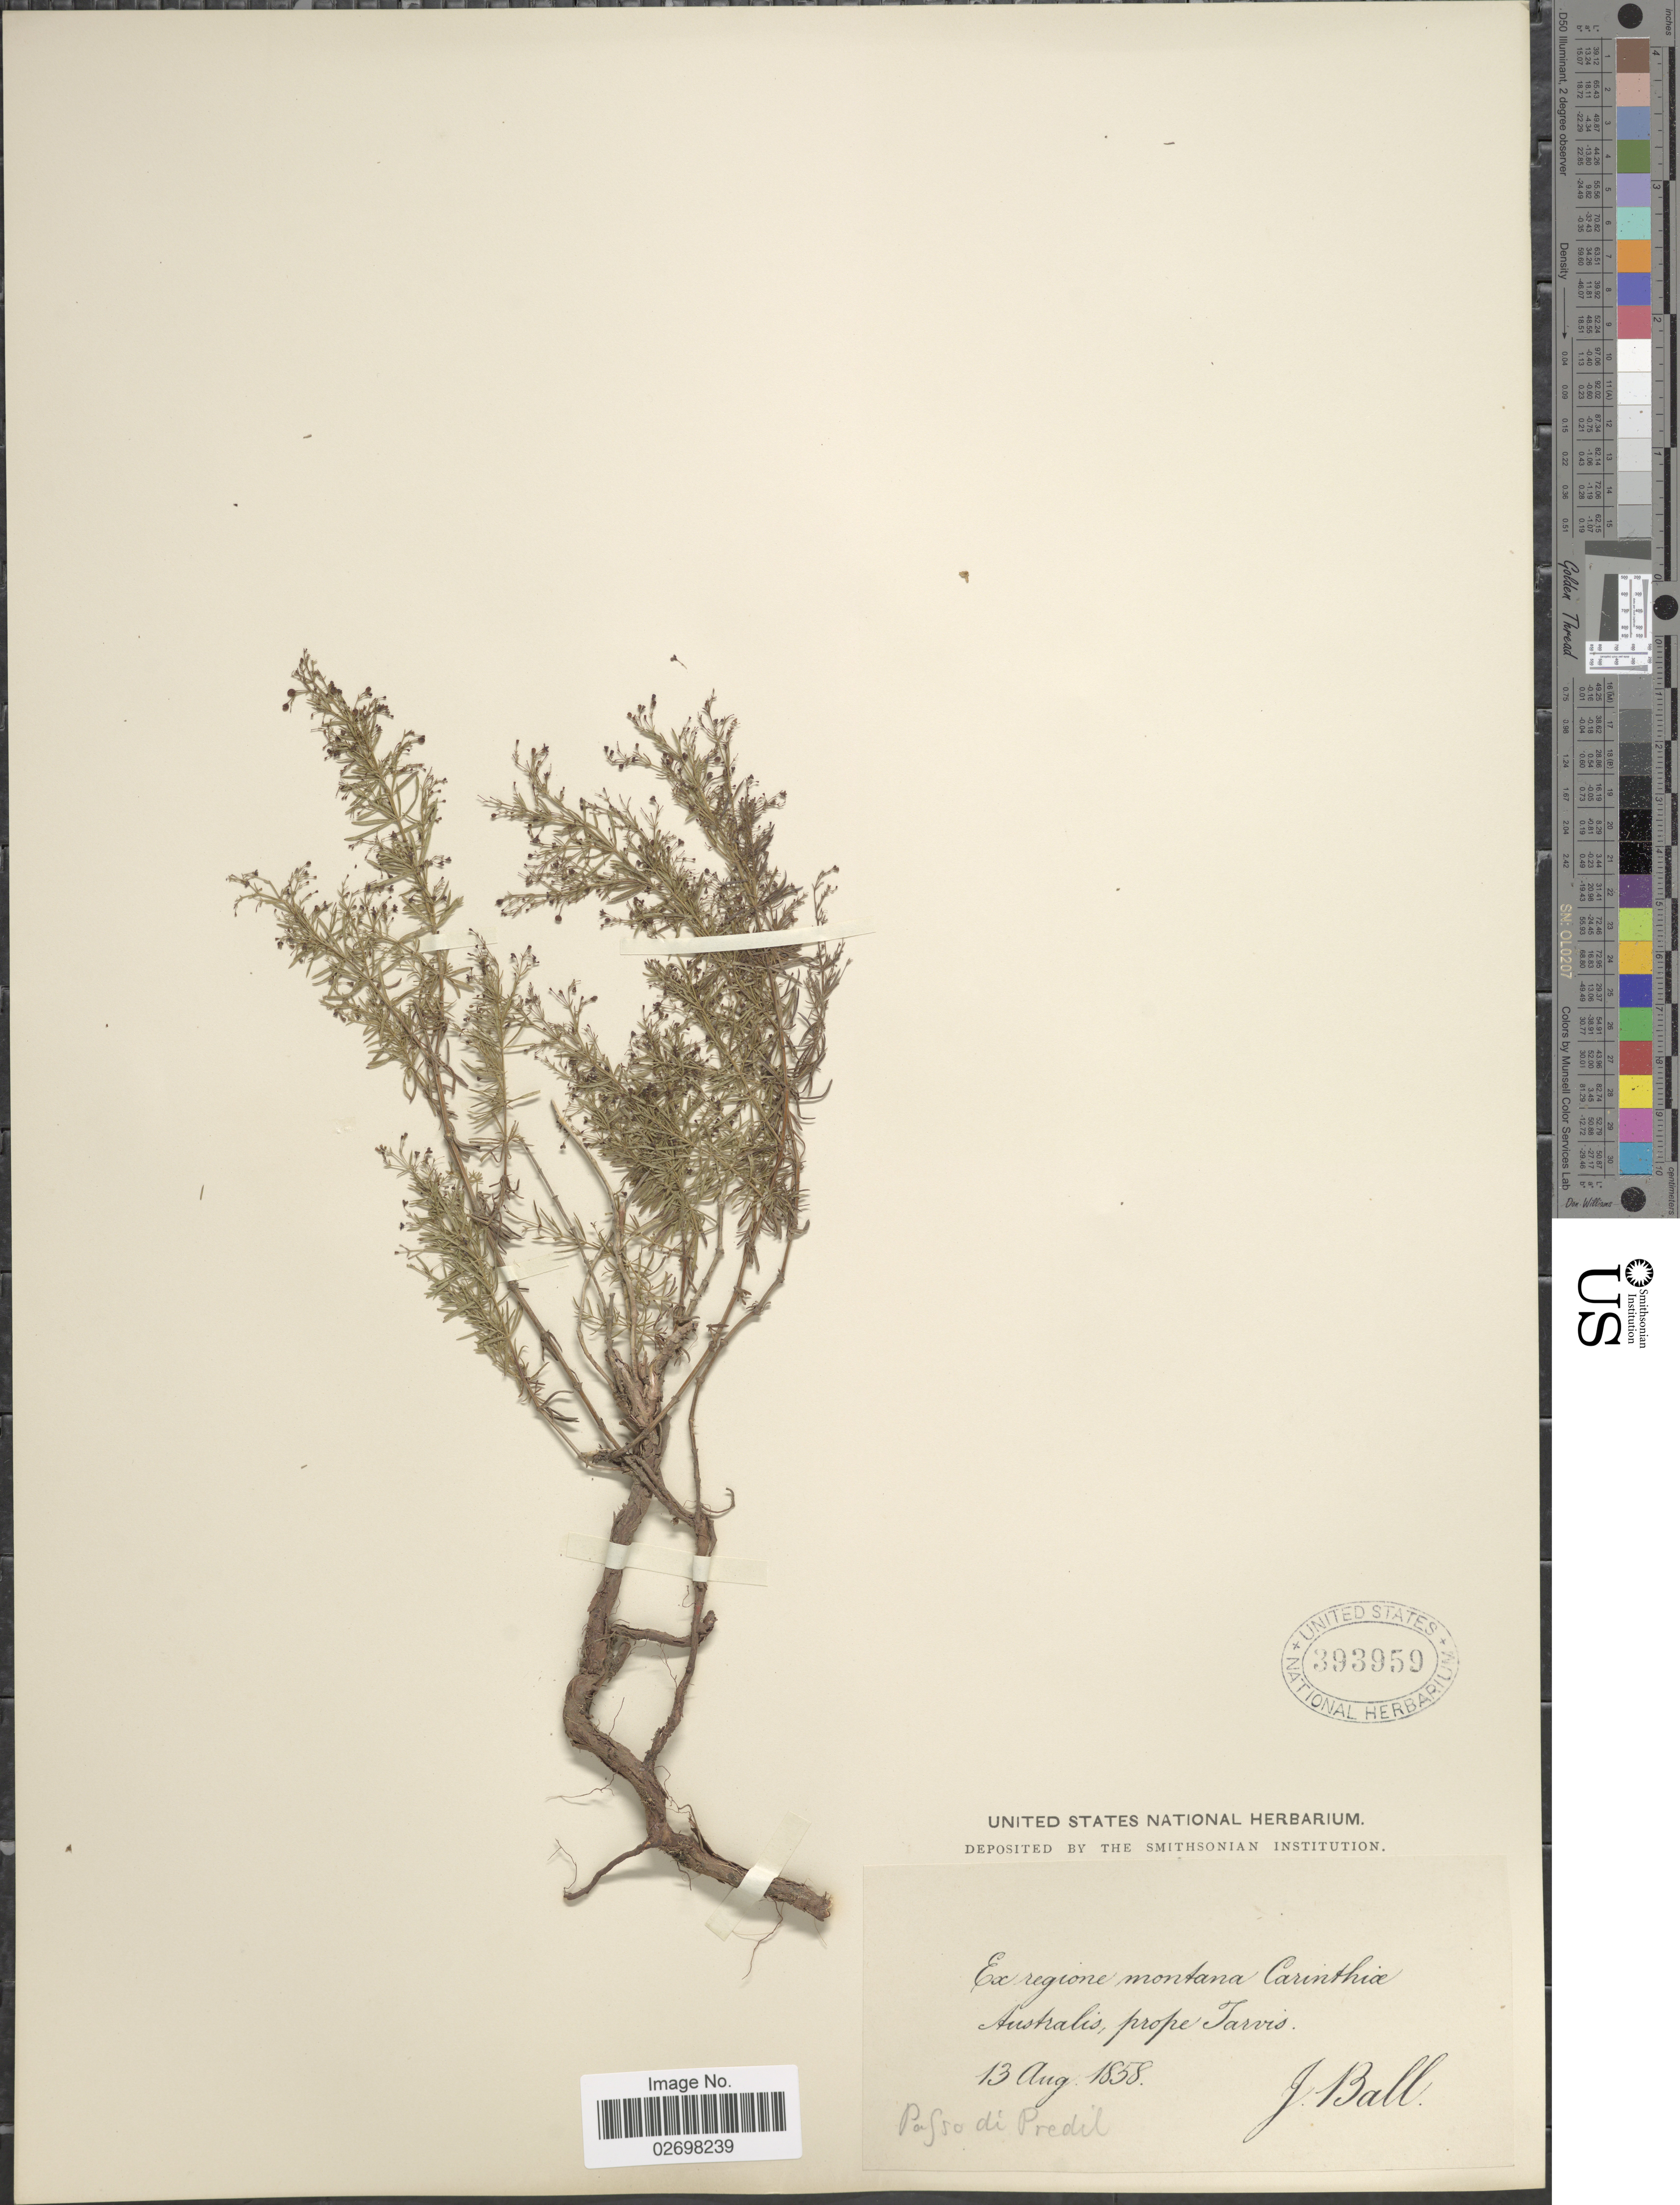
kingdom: Plantae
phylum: Tracheophyta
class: Magnoliopsida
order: Gentianales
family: Rubiaceae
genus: Galium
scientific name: Galium sp.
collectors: J. Ball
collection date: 1858-08-13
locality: Regione montana Carinthiæ Australis, prope Tarvis, Passo di Predil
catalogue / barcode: US 393959